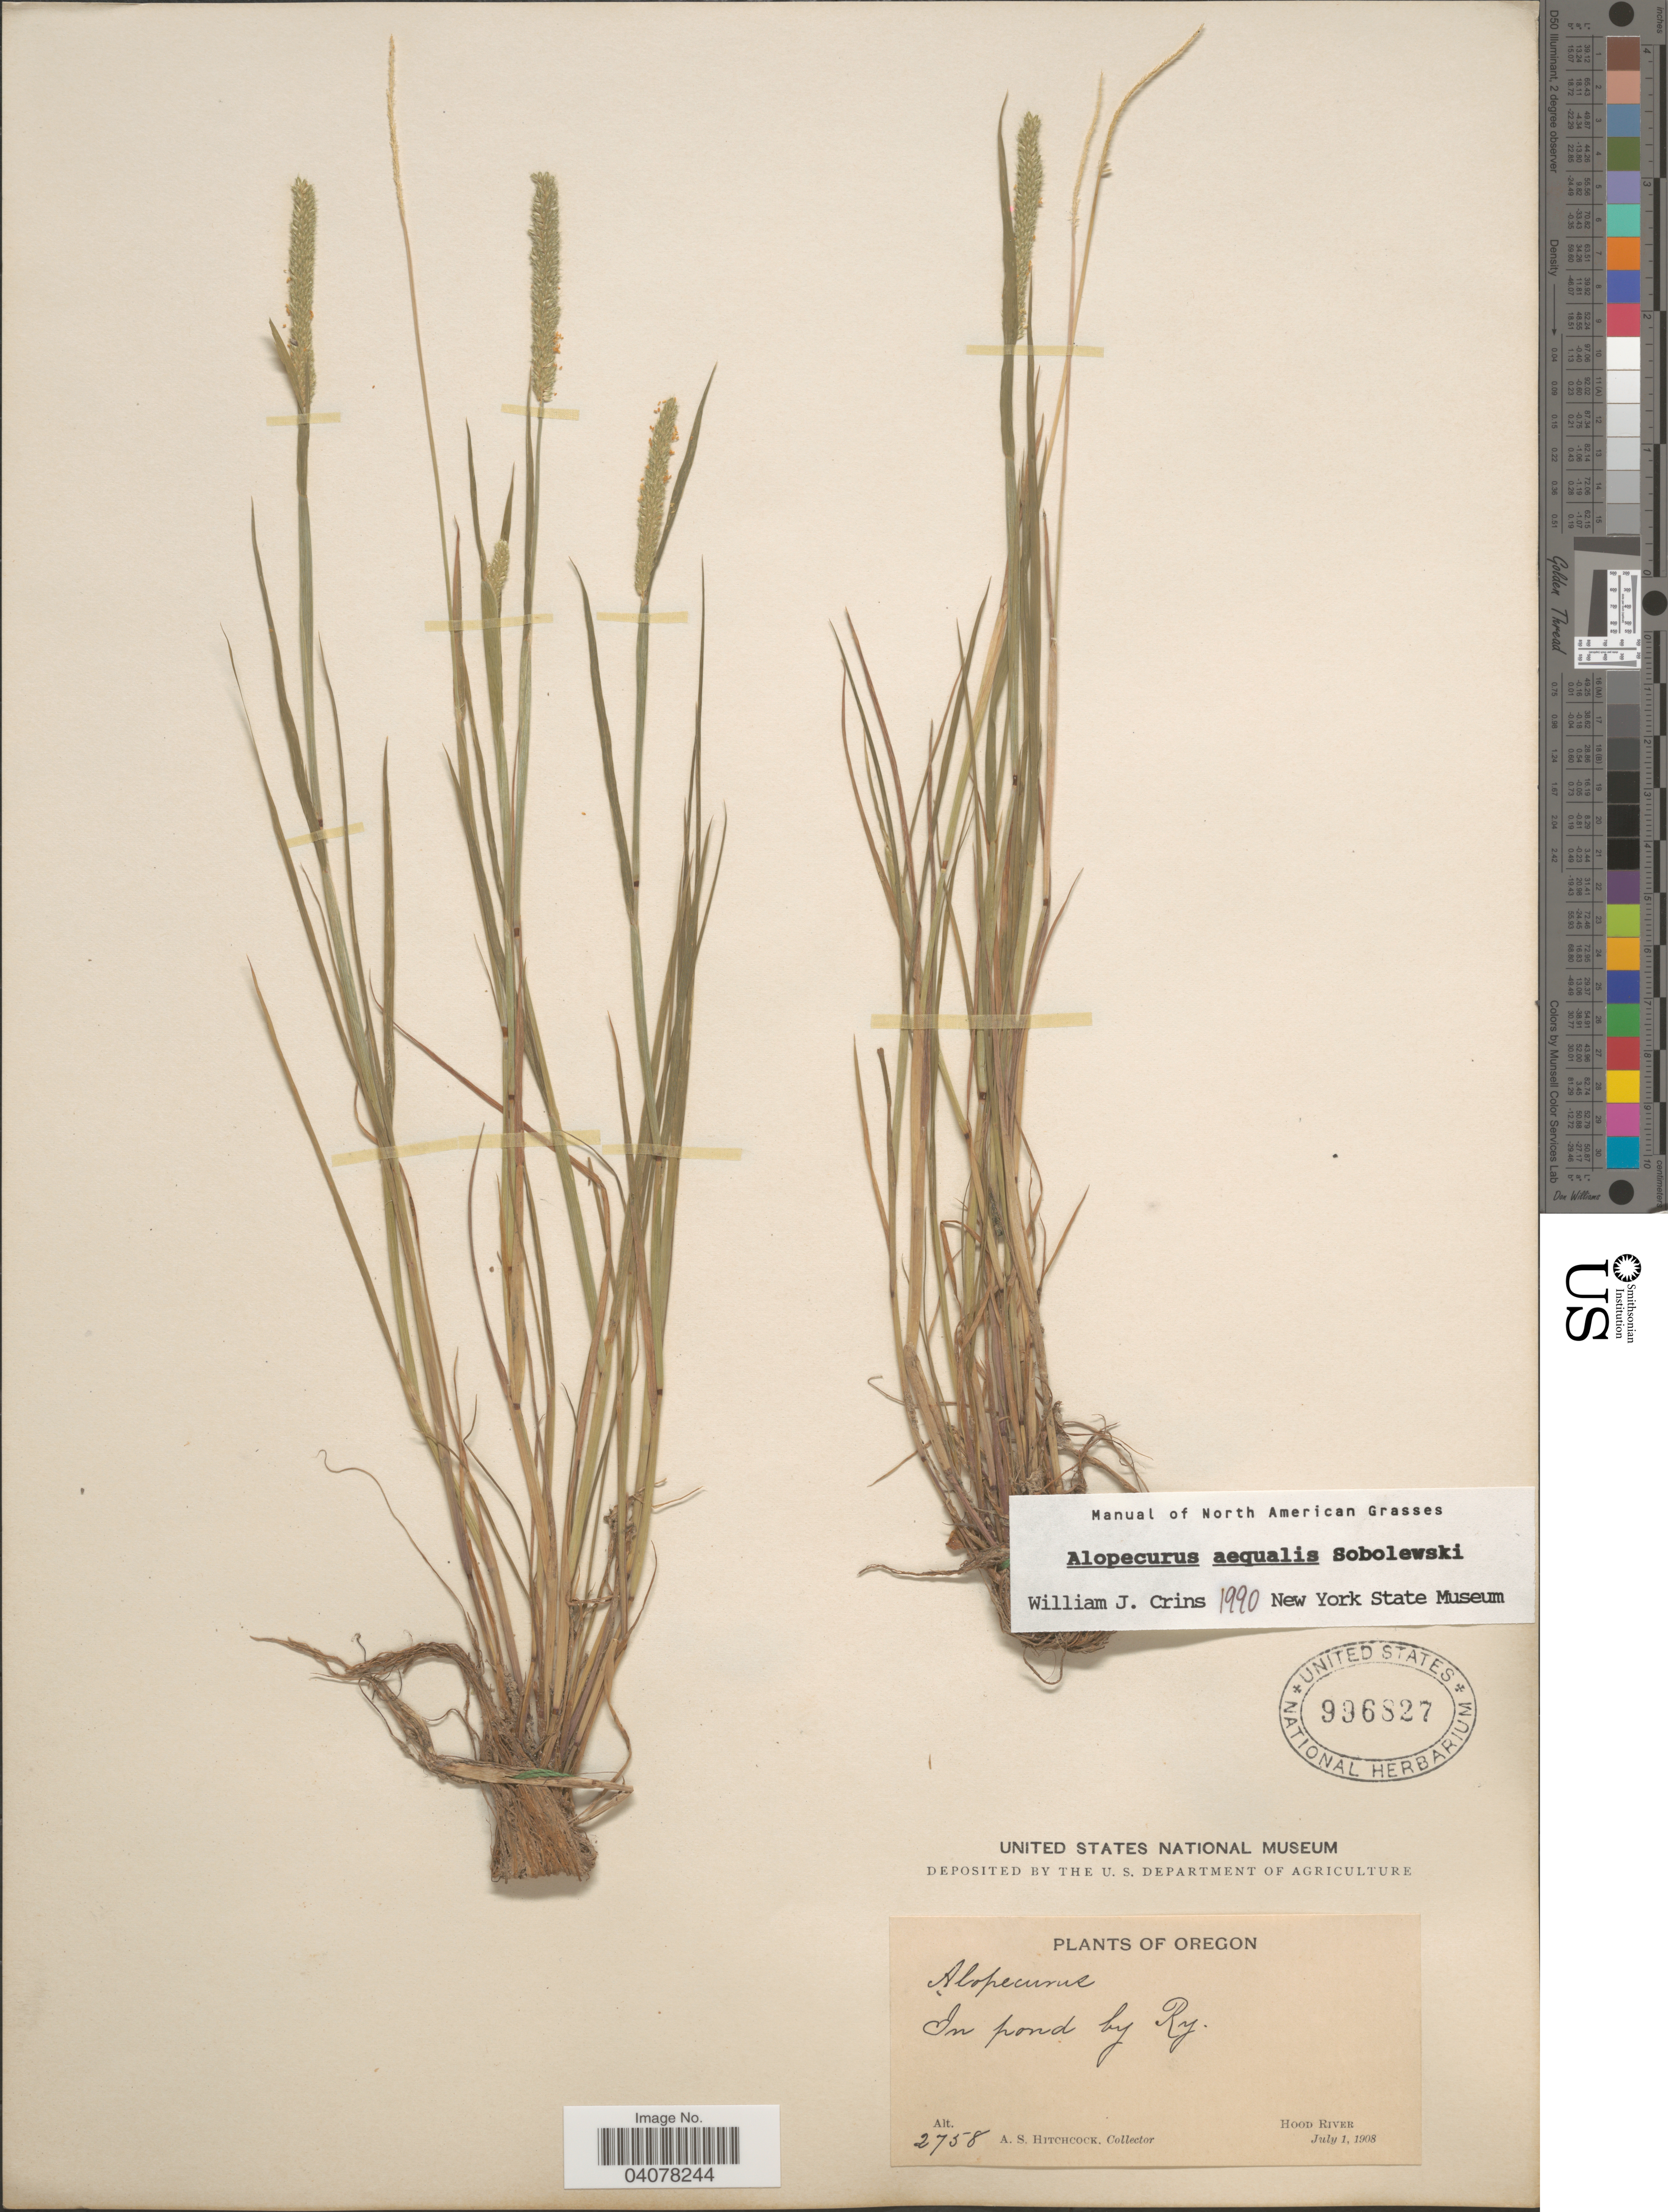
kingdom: Plantae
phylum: Tracheophyta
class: Liliopsida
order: Poales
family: Poaceae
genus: Alopecurus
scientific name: Alopecurus aequalis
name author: Sobol.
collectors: A. S. Hitchcock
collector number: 2758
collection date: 1908-07-01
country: United States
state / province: Oregon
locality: In pond by Ry. Hood River.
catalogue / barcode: US 996827